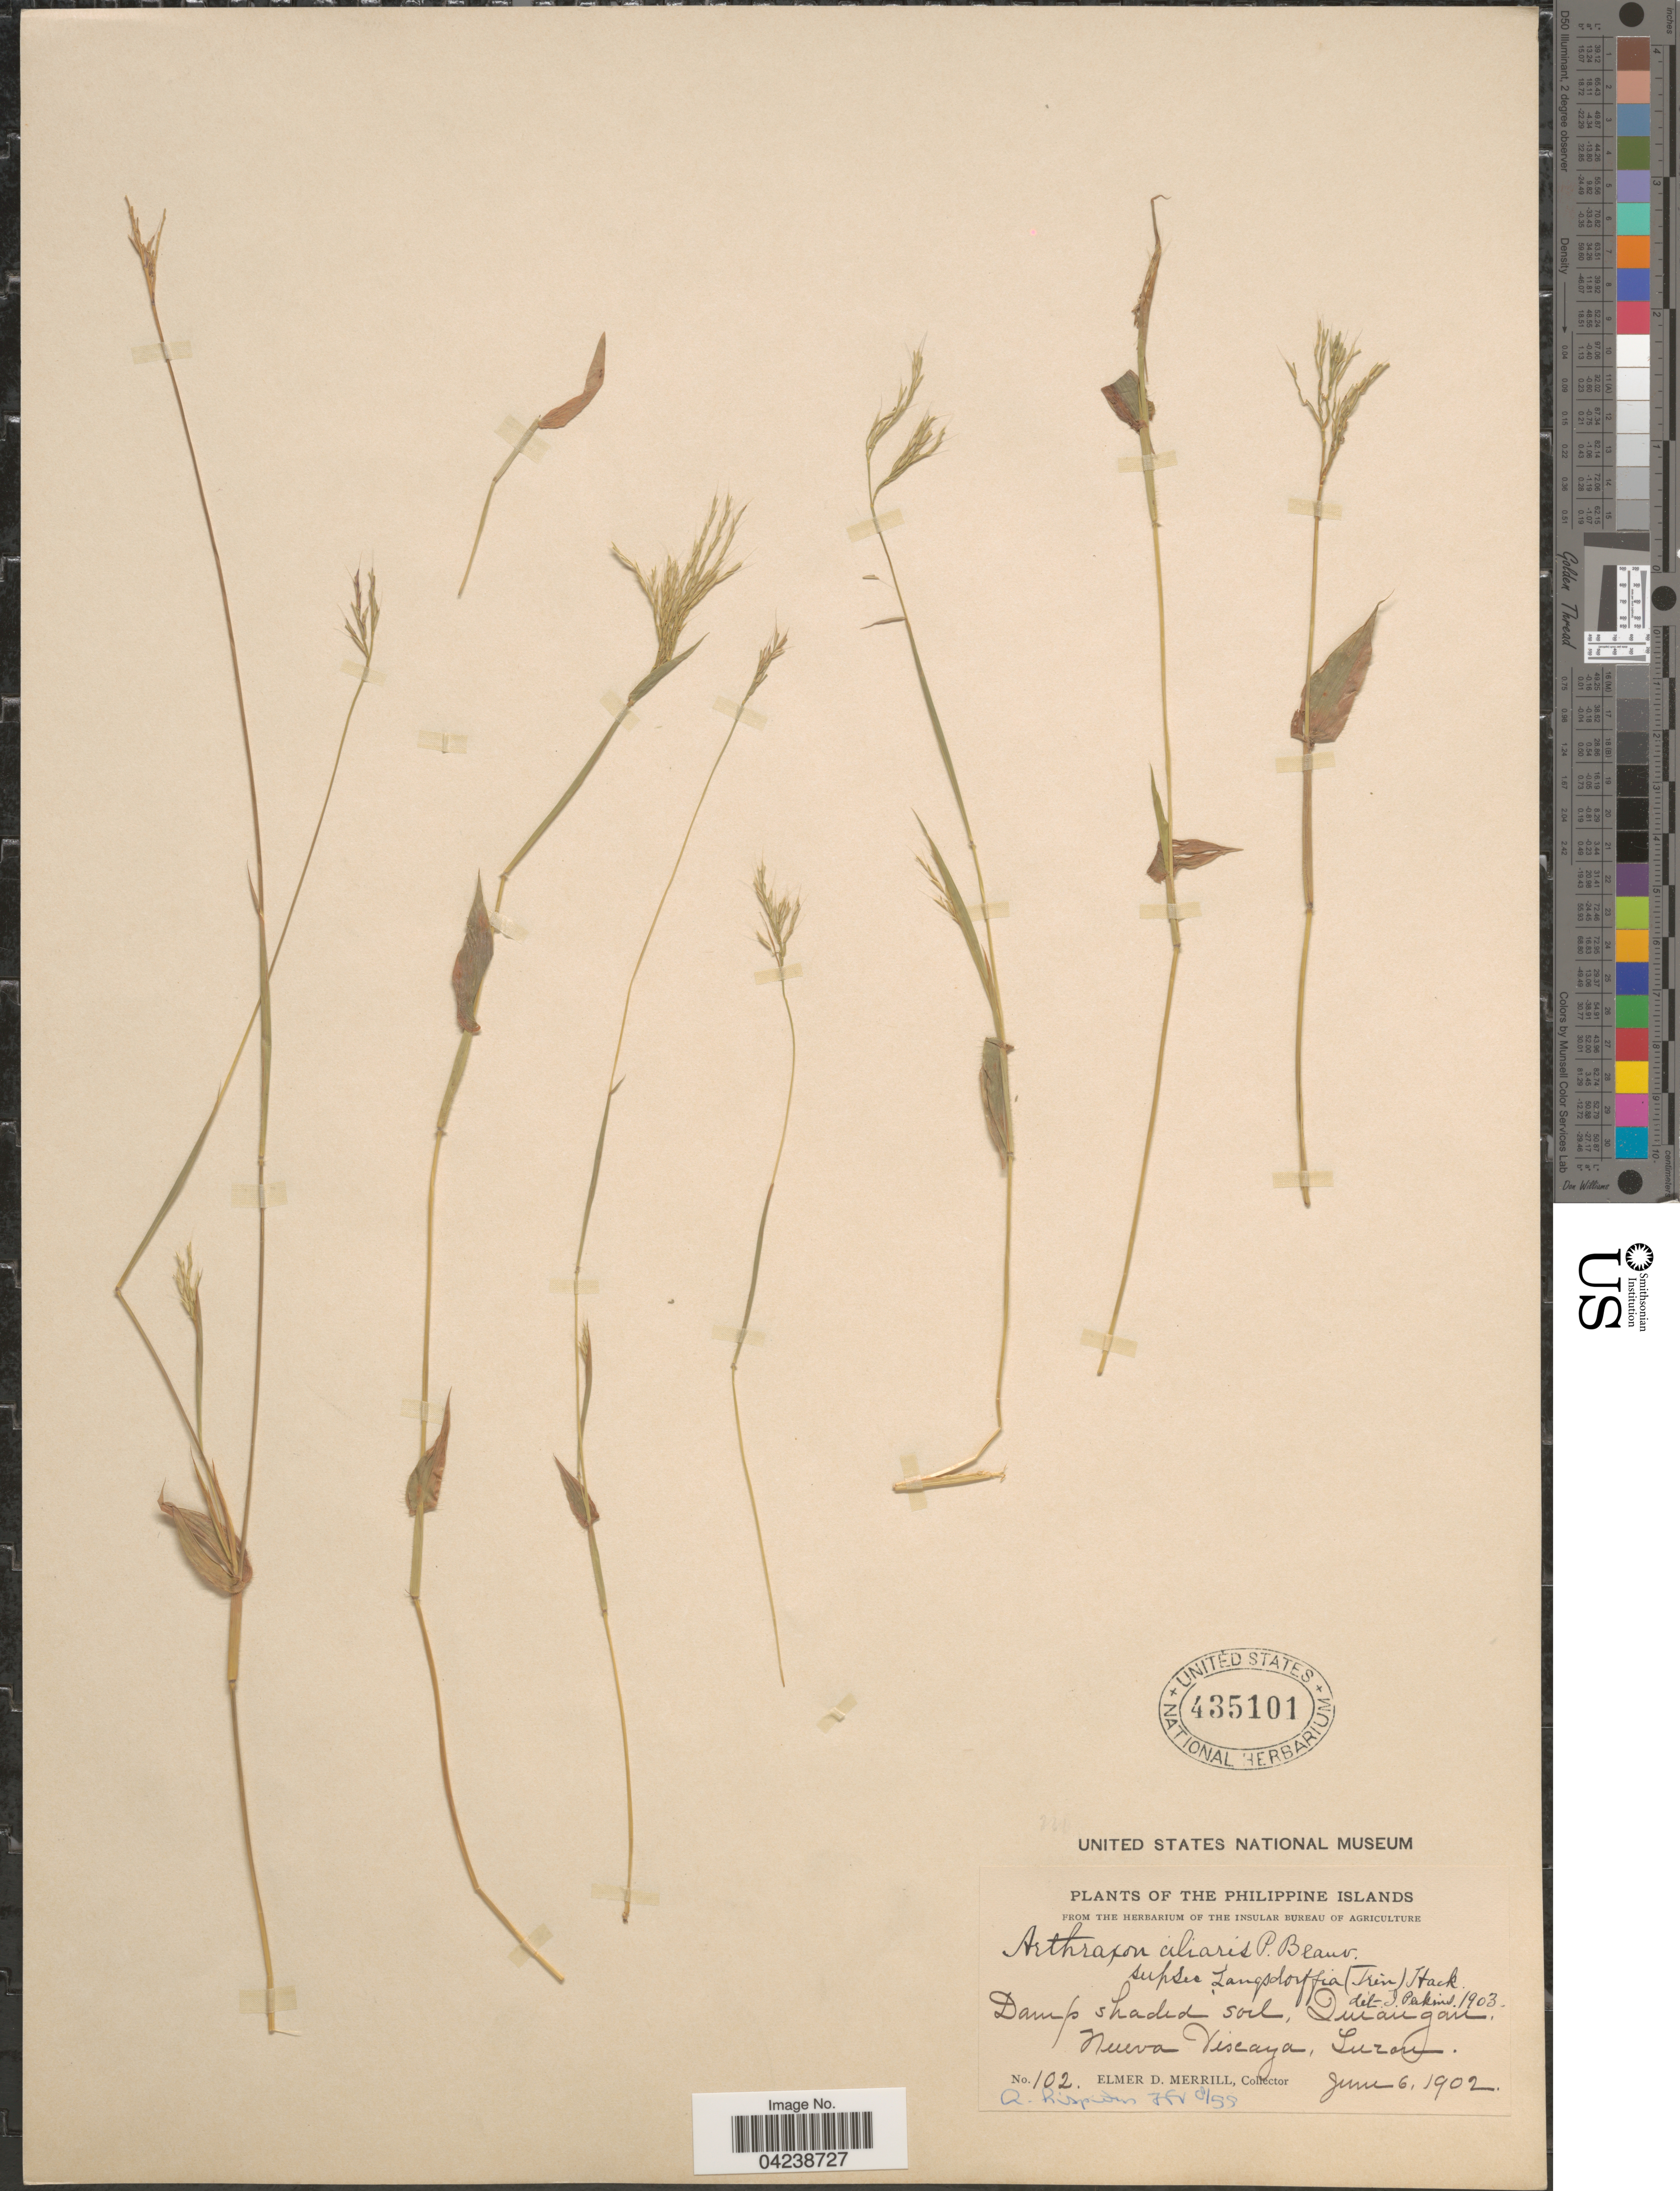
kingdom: Plantae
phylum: Tracheophyta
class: Liliopsida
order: Poales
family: Poaceae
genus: Arthraxon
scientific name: Arthraxon hispidus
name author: (Thunb.) Makino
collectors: E. D. Merrill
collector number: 102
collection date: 1902-06-06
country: Philippines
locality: Damp shaded soil, Quiangan. Nueva Viscaya, Luzon.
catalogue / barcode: US 435101